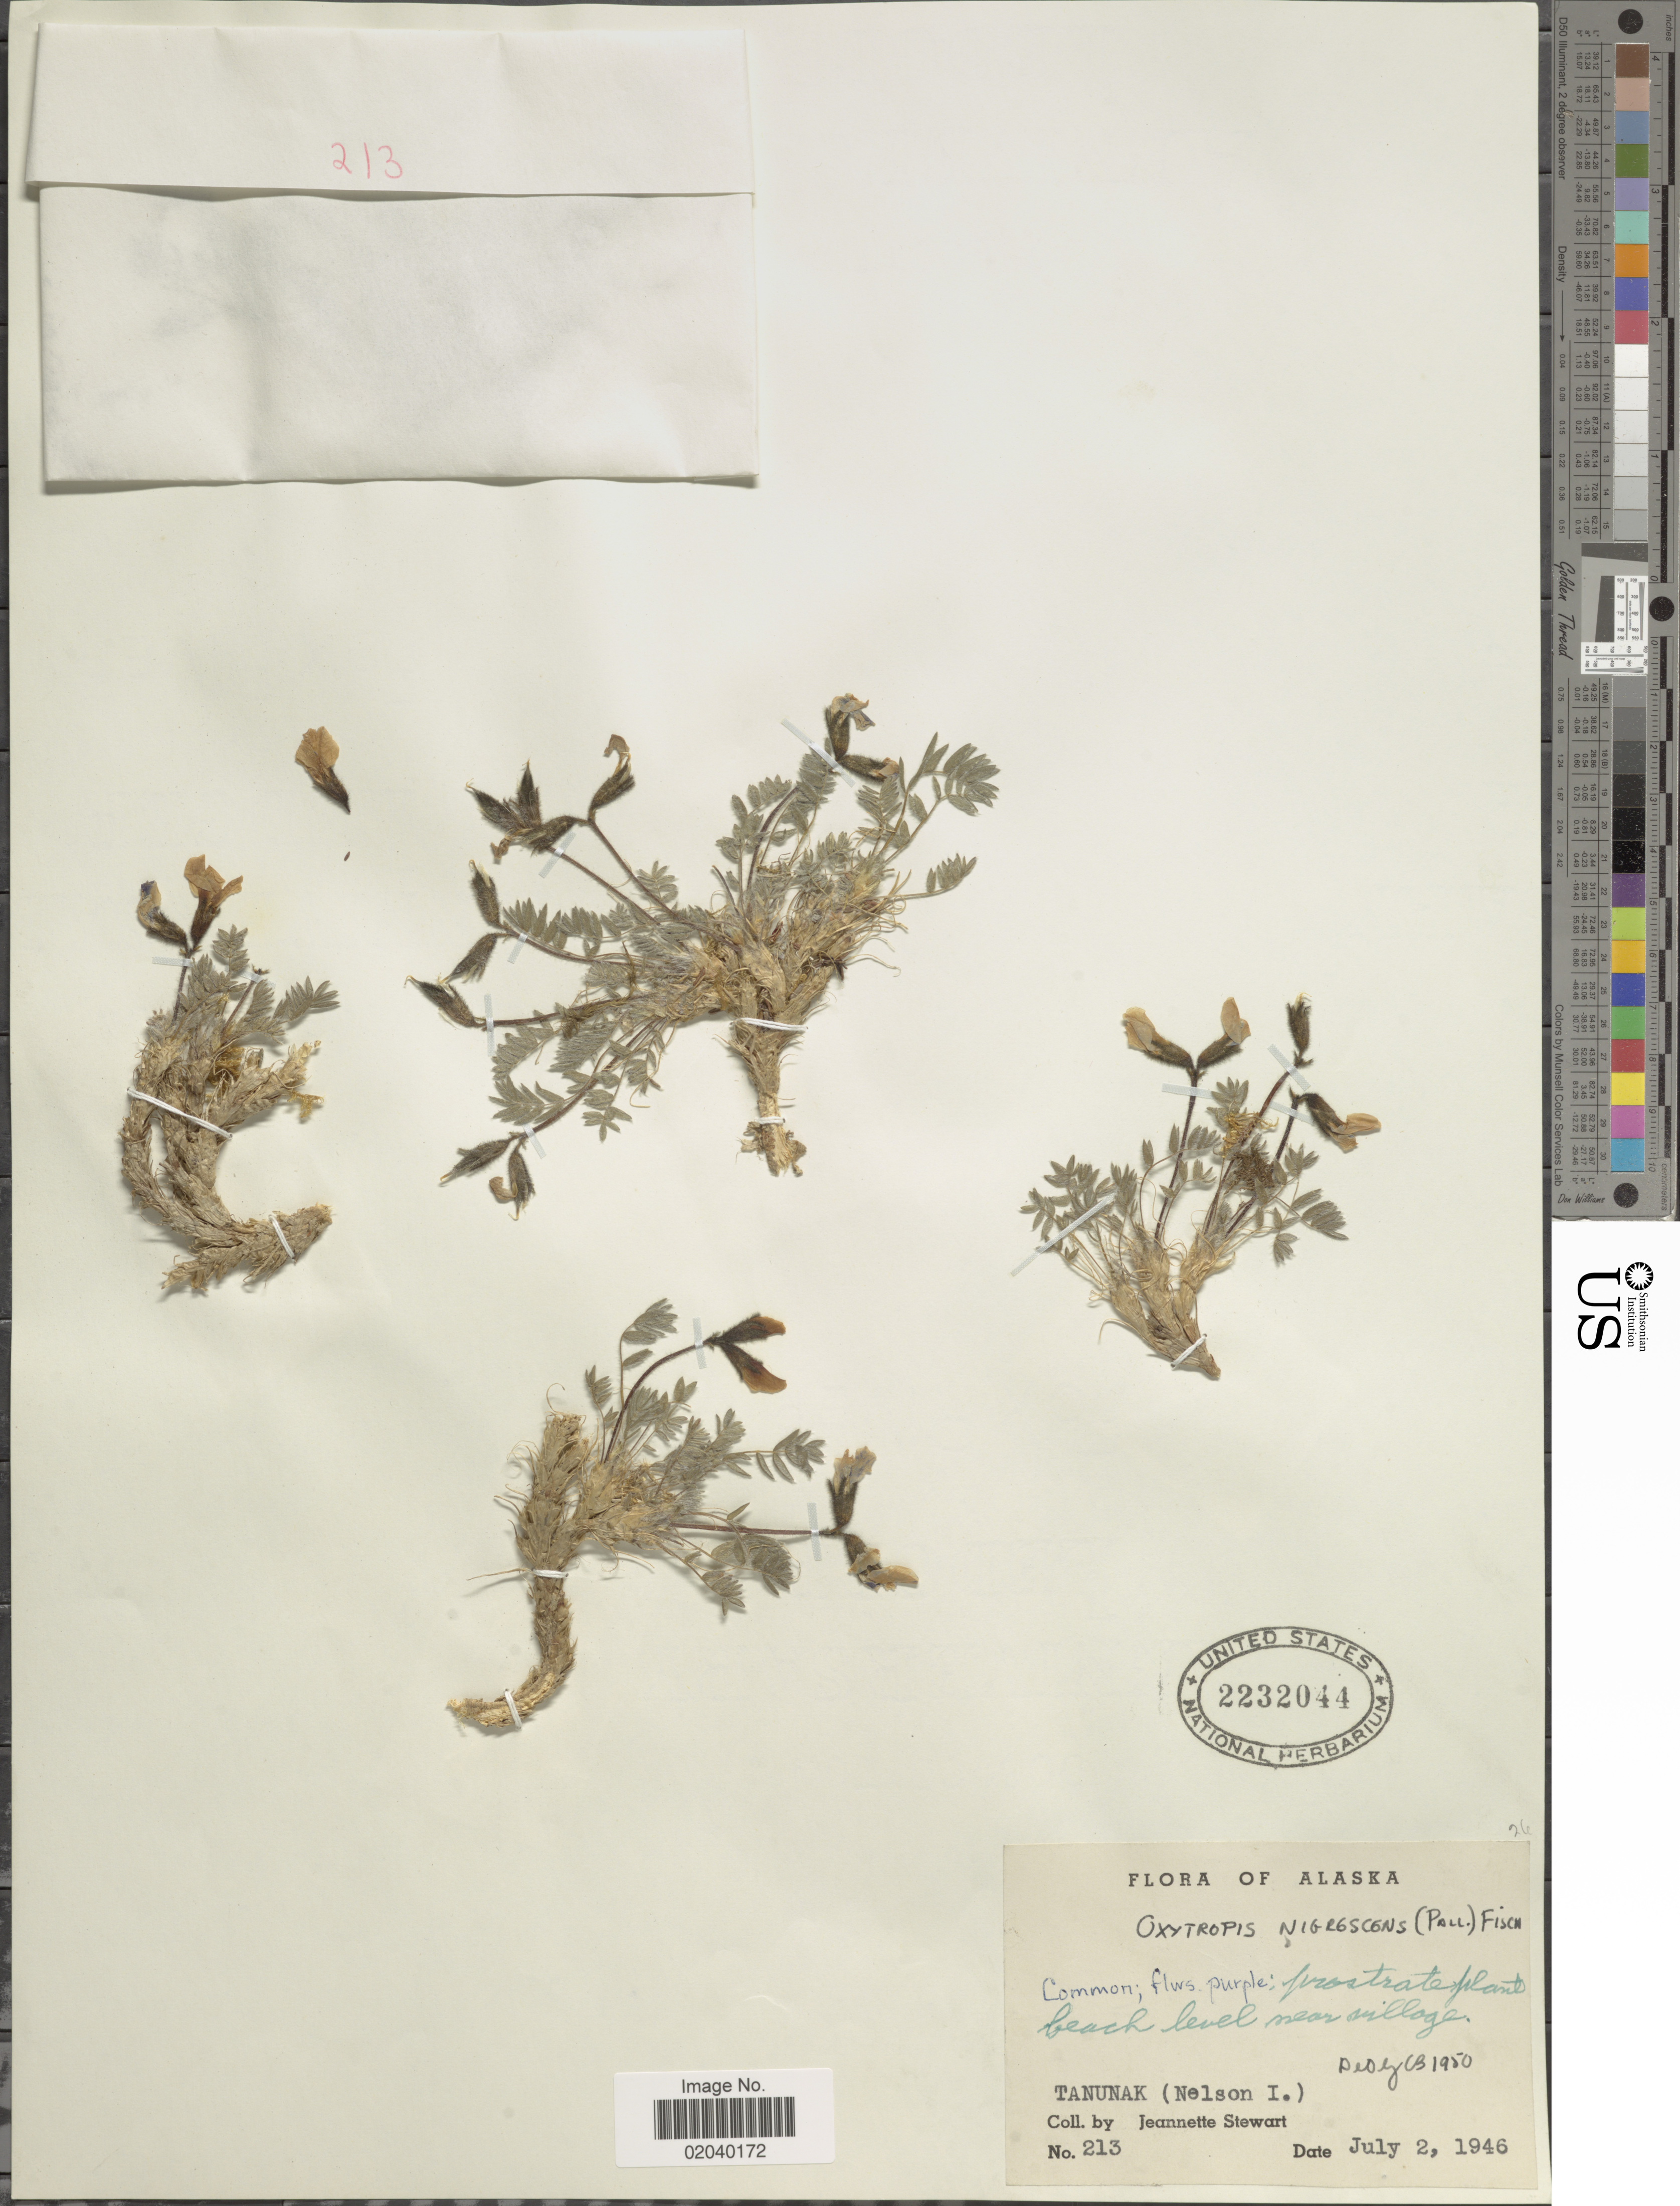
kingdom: Plantae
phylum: Tracheophyta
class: Magnoliopsida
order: Fabales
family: Fabaceae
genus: Oxytropis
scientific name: Oxytropis nigrescens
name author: (Pall.) Fisch. ex DC.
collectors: J. Stewart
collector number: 213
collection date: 1946-07-02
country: United States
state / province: Alaska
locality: Prostrate plant beach level near village, Tanunak (Nelson I)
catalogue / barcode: US 2232044